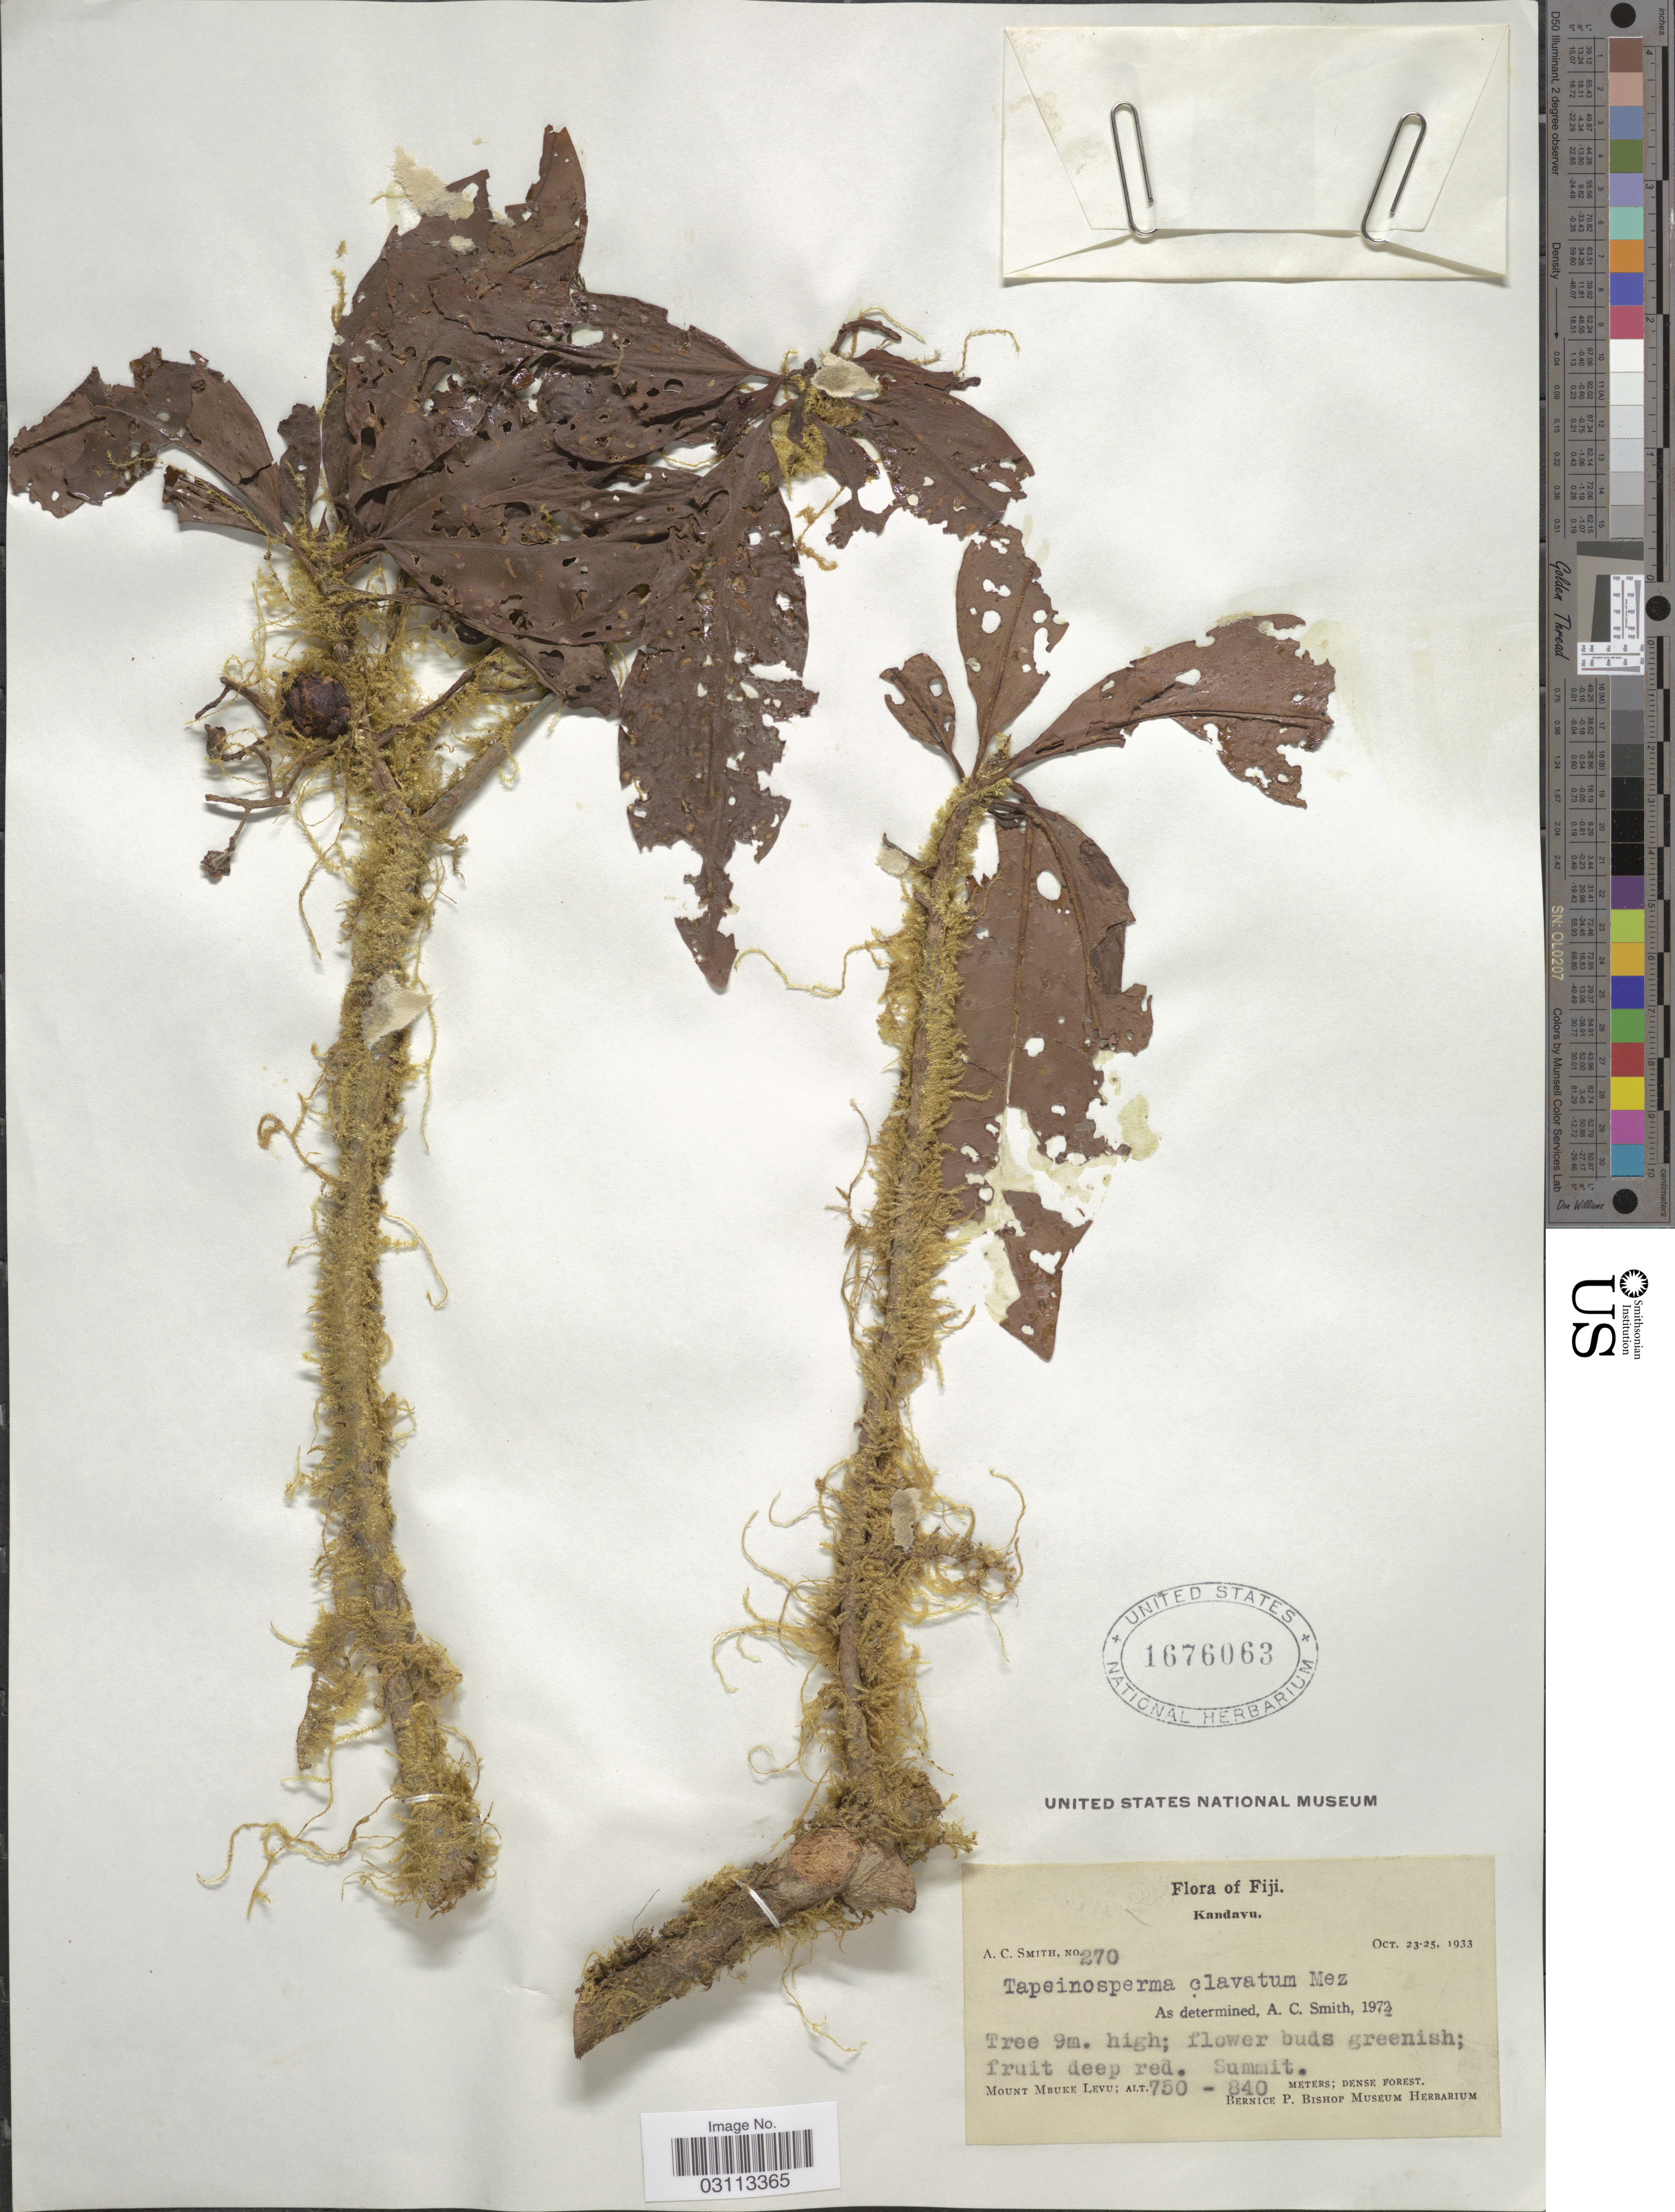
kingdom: Plantae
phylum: Tracheophyta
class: Magnoliopsida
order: Ericales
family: Primulaceae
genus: Tapeinosperma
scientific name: Tapeinosperma clavatum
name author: Mez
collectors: A. C. Smith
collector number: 270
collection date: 1933-10-23/1933-10-25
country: Fiji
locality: Kandavu. Mount Mbuke Levu.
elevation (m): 750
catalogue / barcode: US 1676063